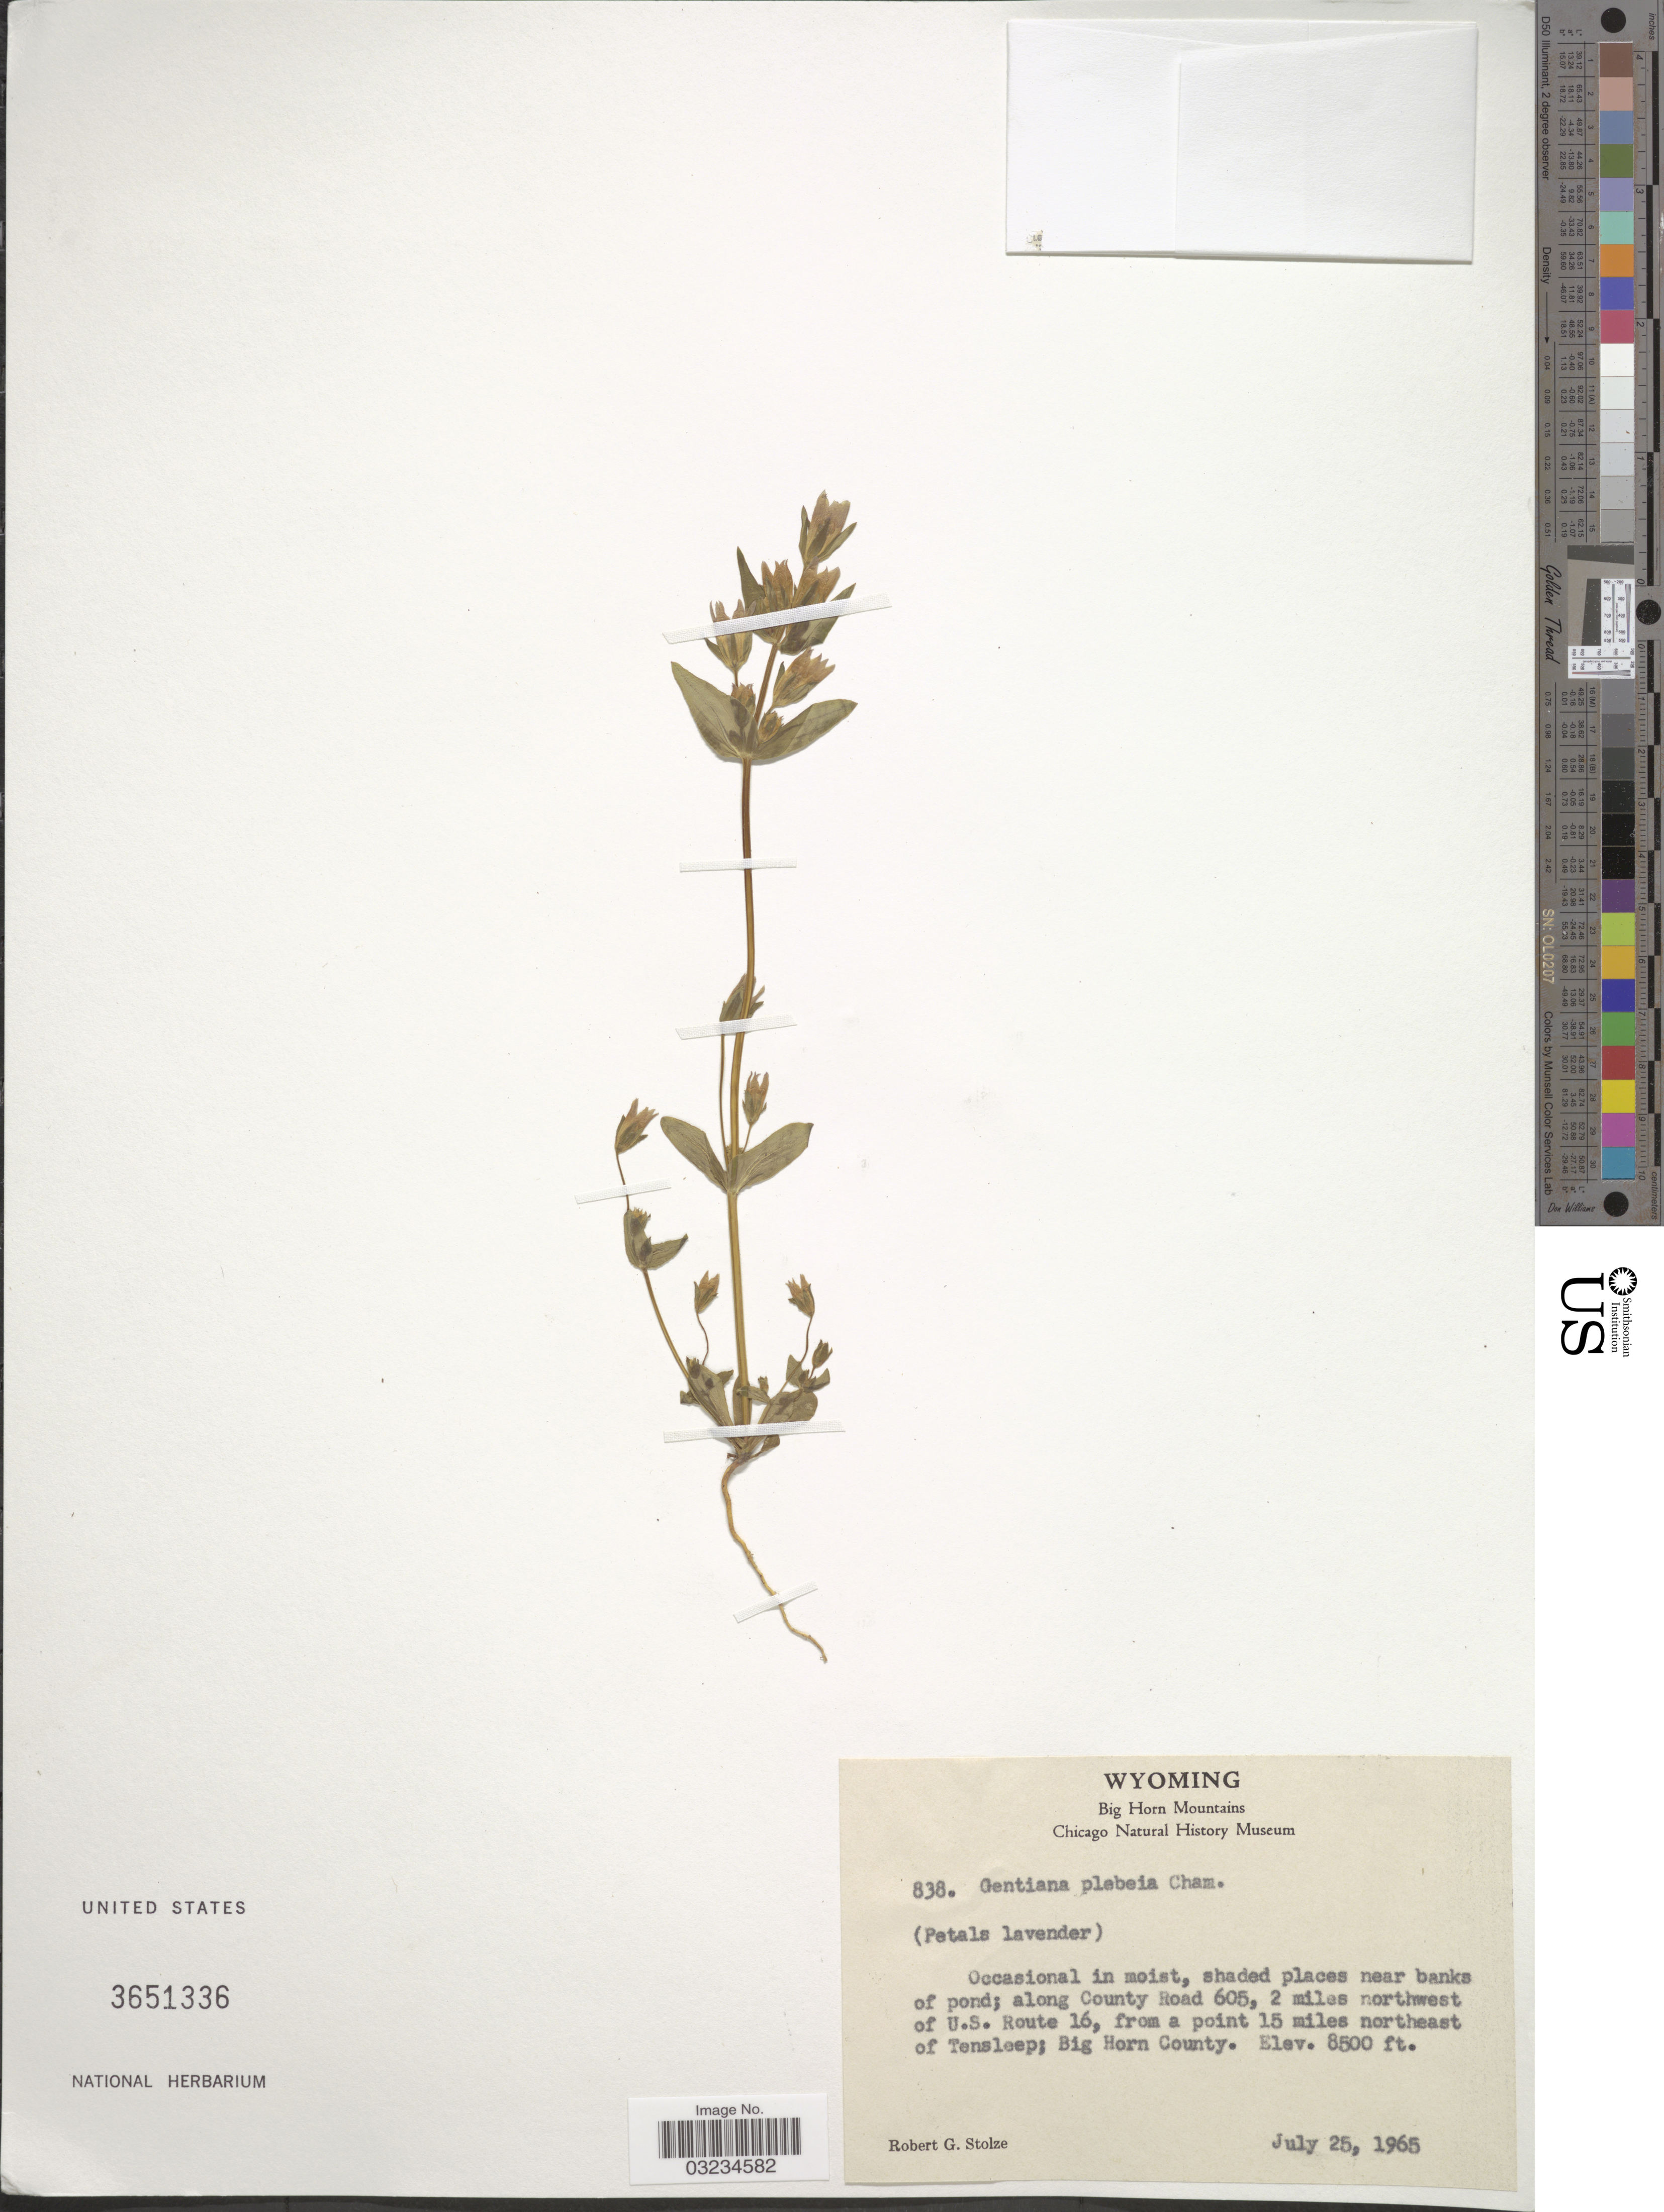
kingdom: Plantae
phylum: Tracheophyta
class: Magnoliopsida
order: Gentianales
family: Gentianaceae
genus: Gentiana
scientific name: Gentiana plebeja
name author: Cham. ex Bunge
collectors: R. G. Stolze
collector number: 838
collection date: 1965-07-25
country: United States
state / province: Wyoming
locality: Big Horn Mountains. Along County Road 605, 2 miles northwest of U.S. Route 16, from a point 15 miles northeast of Tensleep; Big Horn County.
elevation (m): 2591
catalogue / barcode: US 3651336